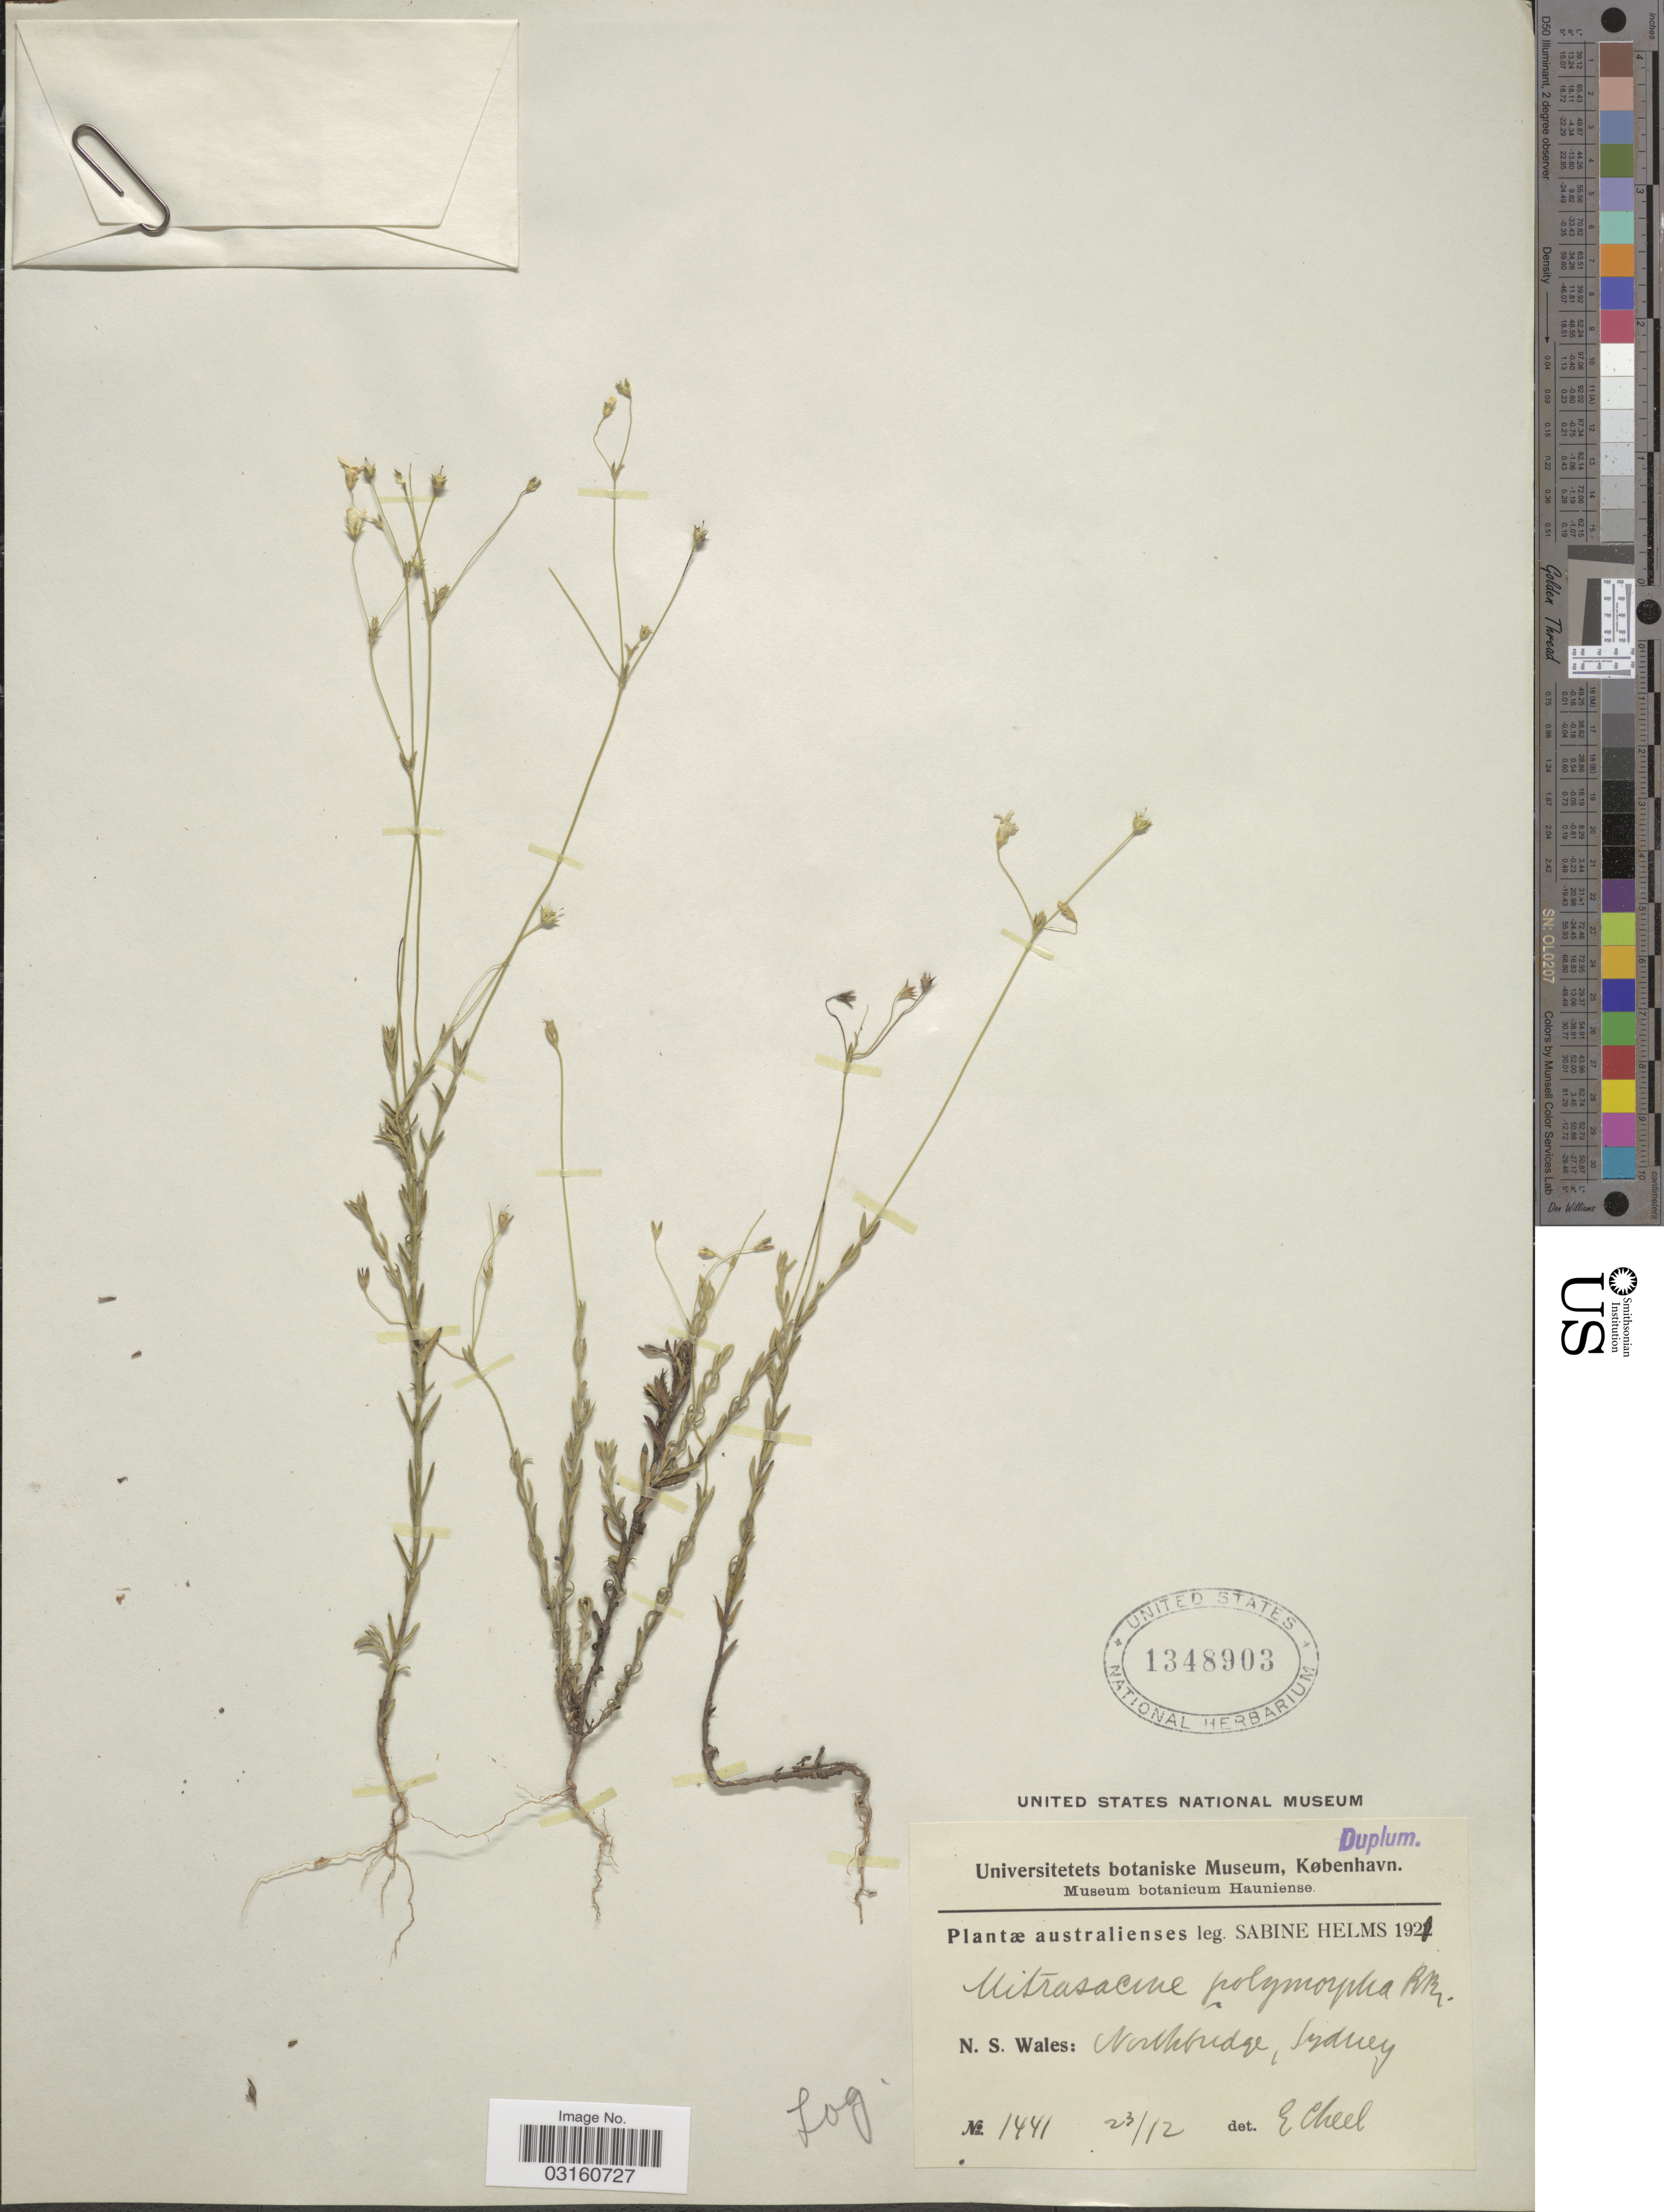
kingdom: Plantae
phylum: Tracheophyta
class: Magnoliopsida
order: Gentianales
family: Loganiaceae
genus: Mitrasacme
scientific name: Mitrasacme polymorpha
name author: R. Br.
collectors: S. Helms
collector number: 1441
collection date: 1921-12-23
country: Australia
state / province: New South Wales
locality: Northbridge, Sydney.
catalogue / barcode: US 1348903